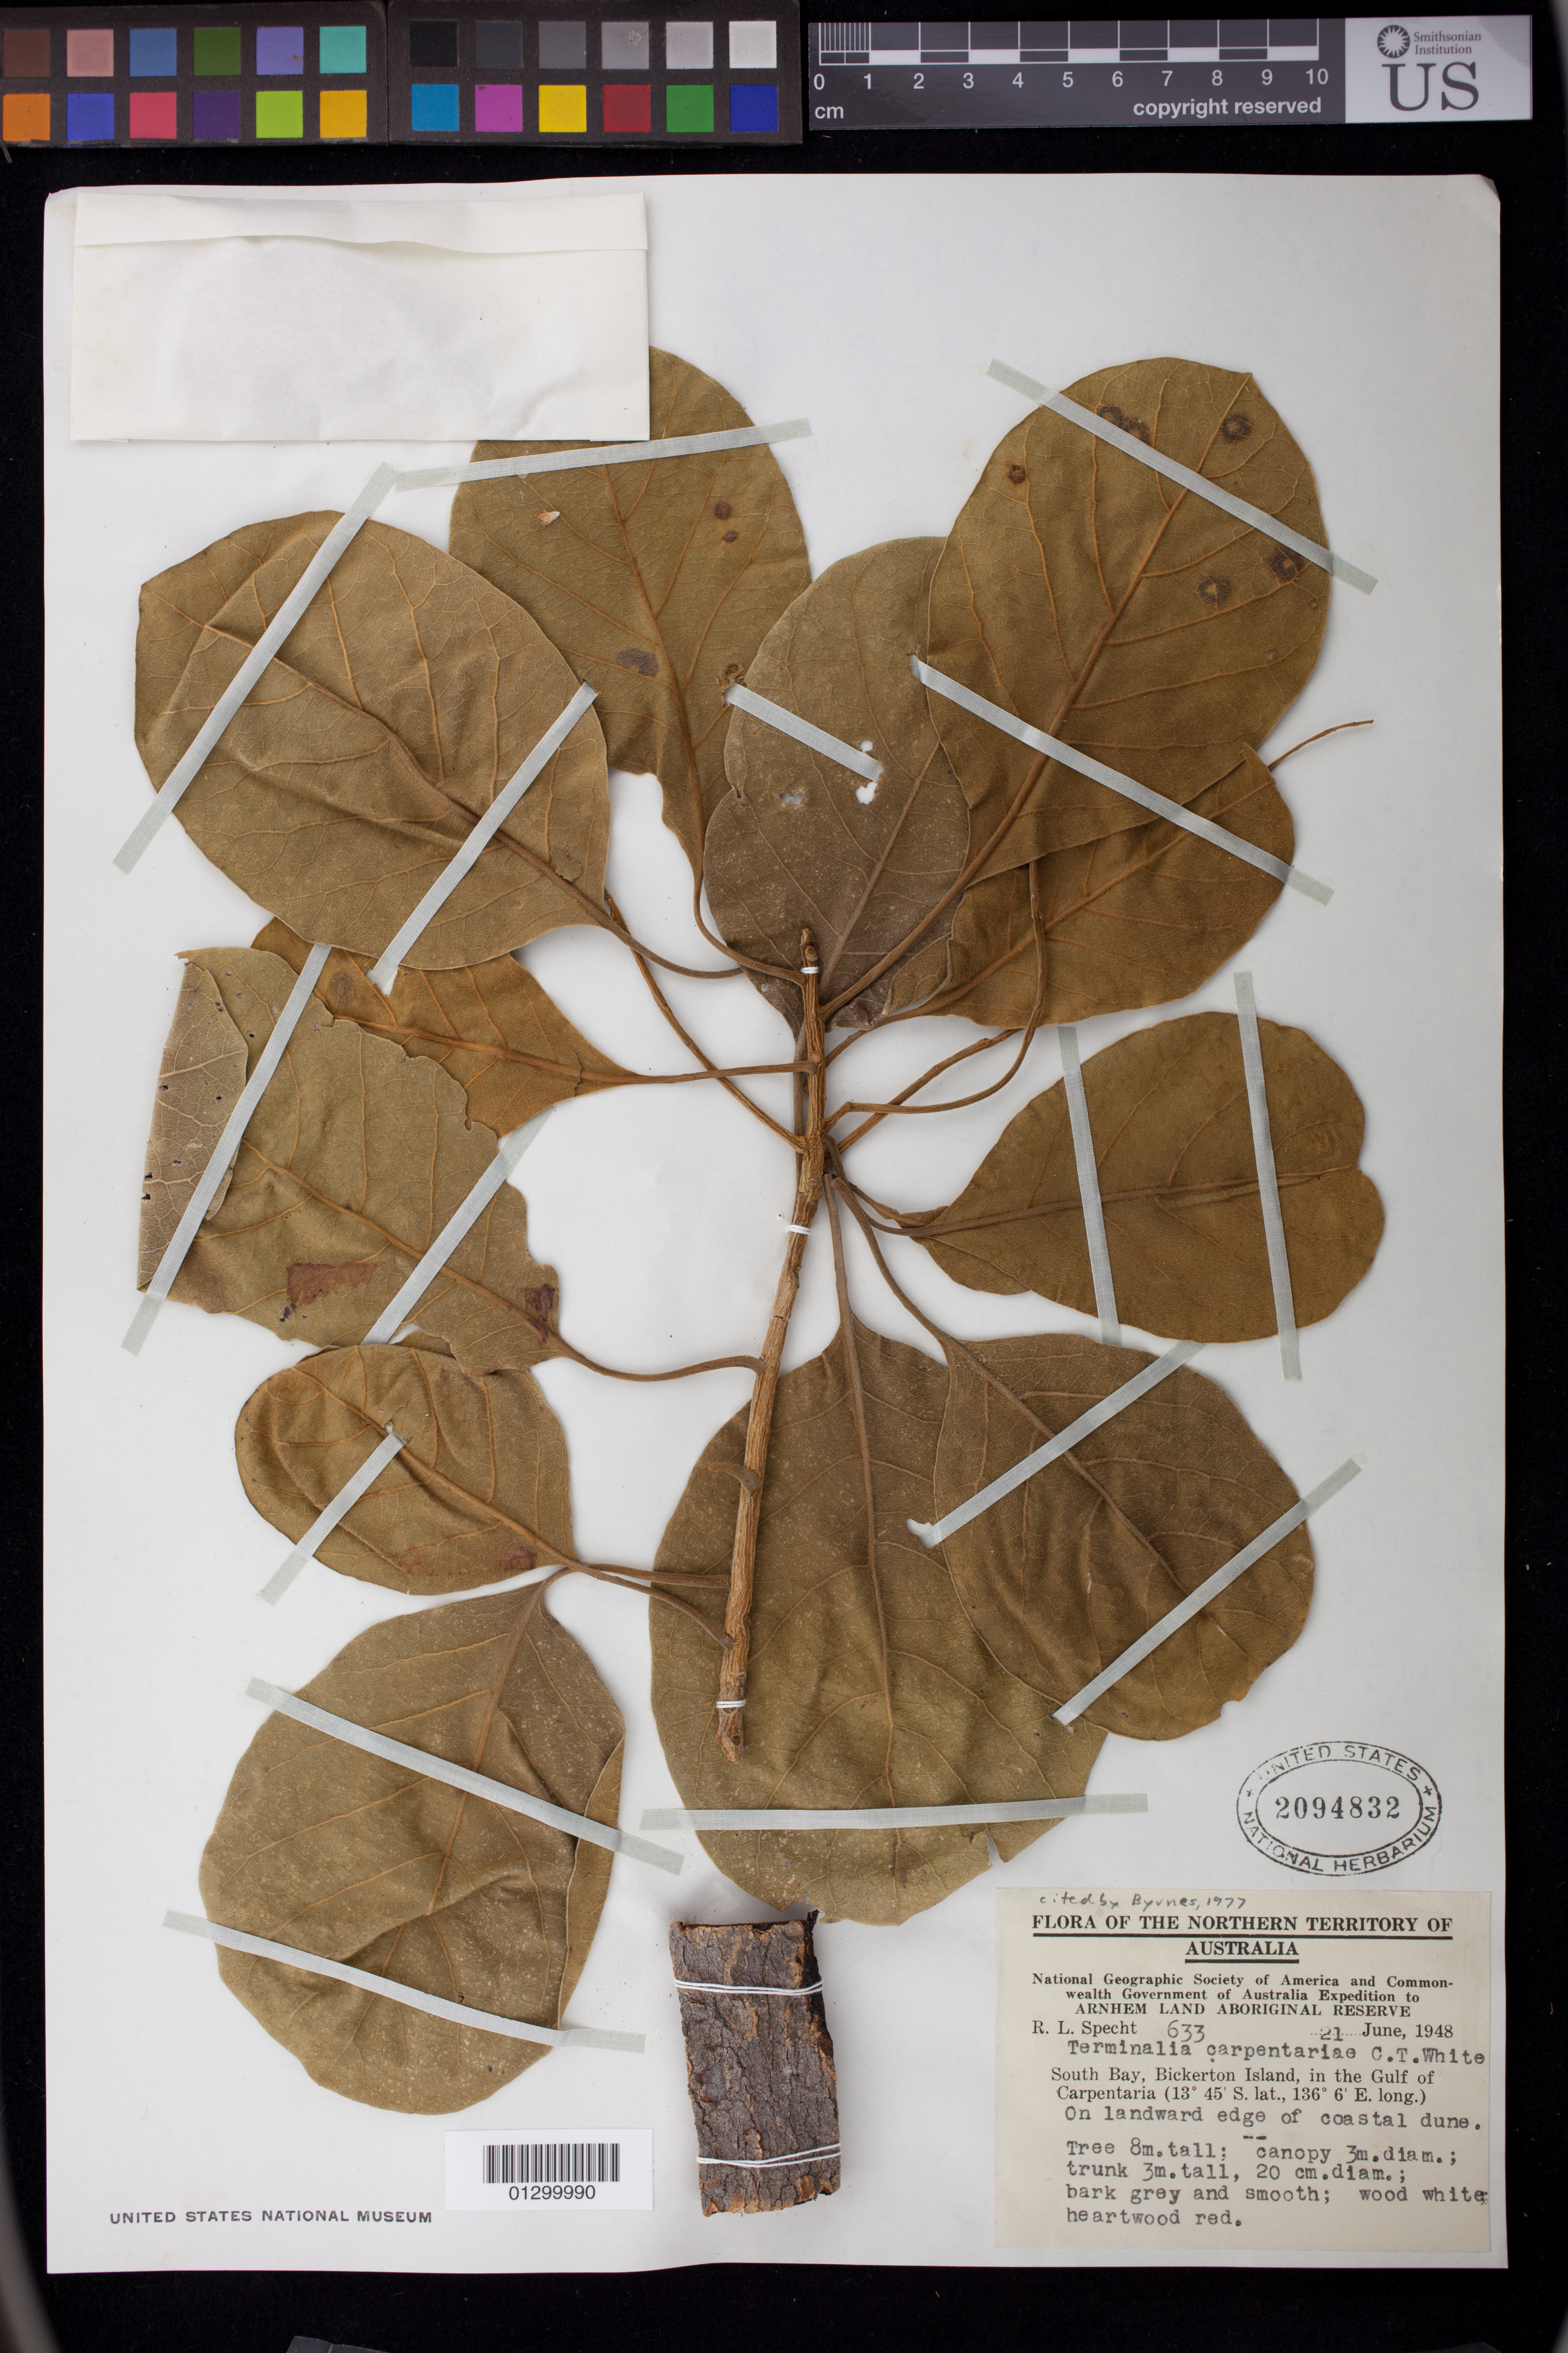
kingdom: Plantae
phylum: Tracheophyta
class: Magnoliopsida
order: Myrtales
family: Combretaceae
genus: Terminalia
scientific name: Terminalia carpentariae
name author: C.T. White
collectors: R. L. Specht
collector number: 633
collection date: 1948-06-21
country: Australia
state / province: Northern Territory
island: Bickerton Island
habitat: On landward edge of coastal dune.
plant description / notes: Tree 8 m. tall; canopy 3 m. diam.; trunk 3 m. tall, 20 cm. diam.; bark grey and smooth; wood white; heartwood red.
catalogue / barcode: US 2094832